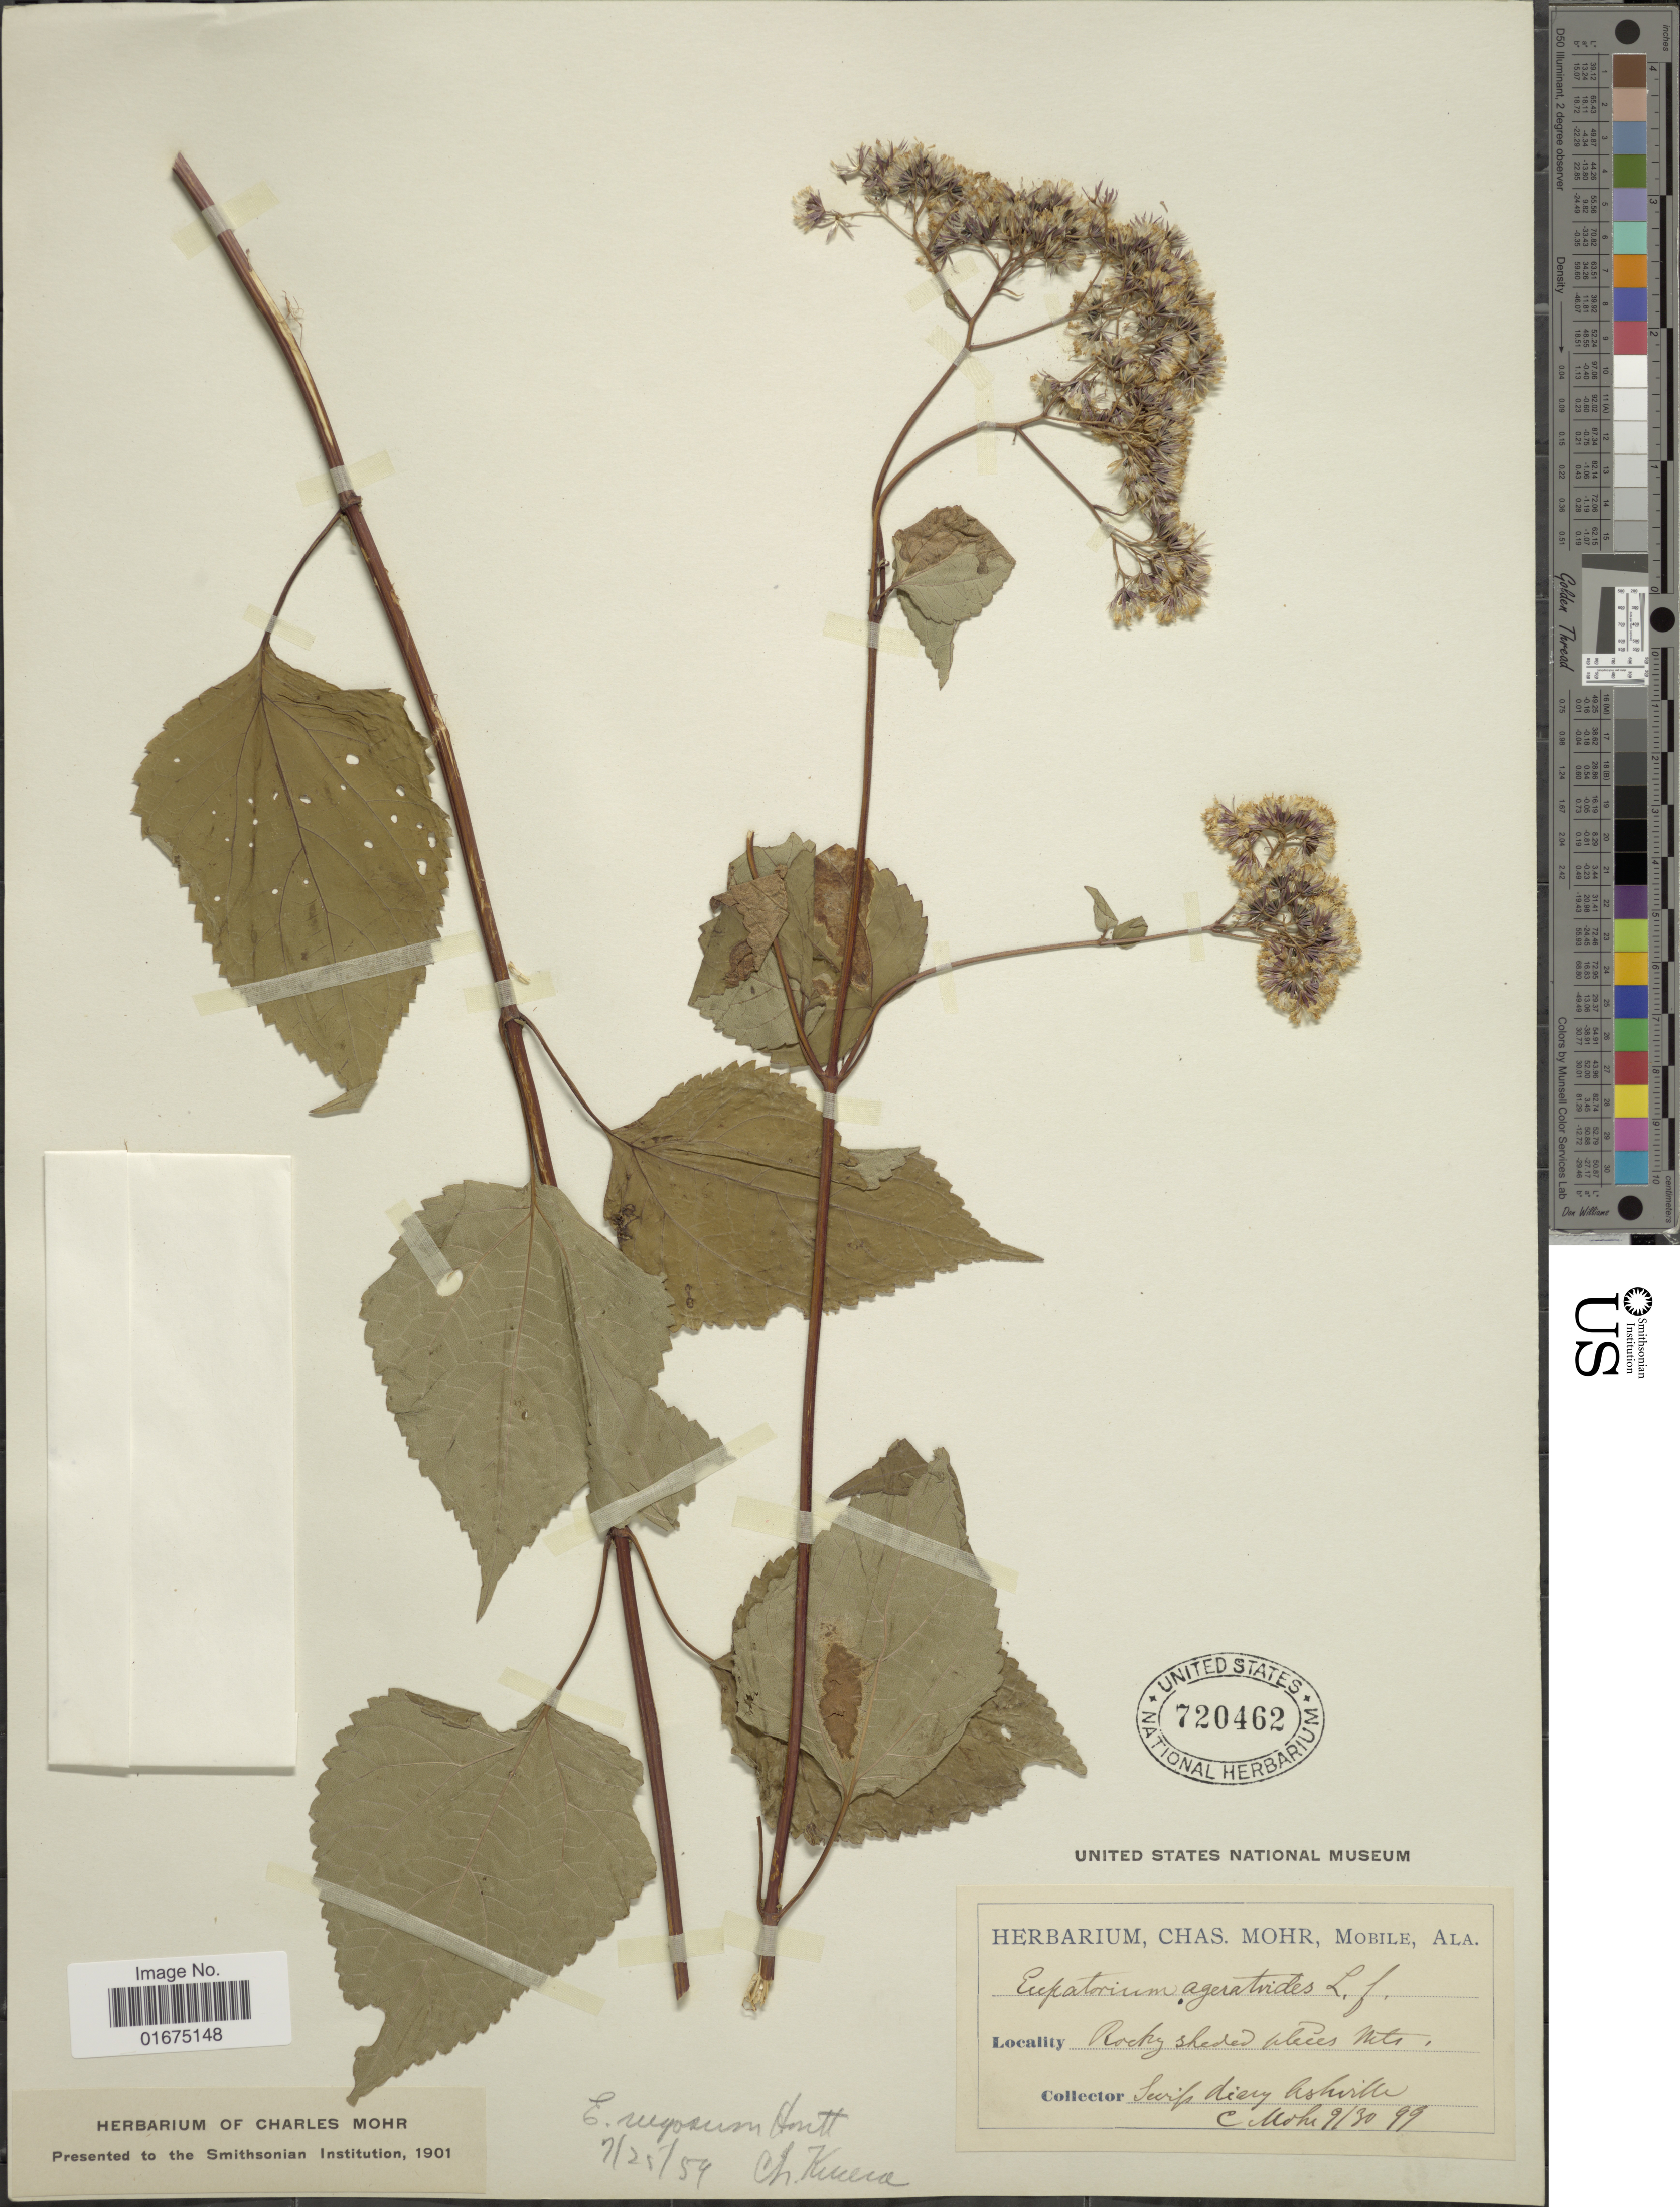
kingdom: Plantae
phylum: Tracheophyta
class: Magnoliopsida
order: Asterales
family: Asteraceae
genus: Ageratina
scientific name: Ageratina altissima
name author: (L.) R.M. King & H. Rob.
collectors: Mohr, C. T. (herbarium)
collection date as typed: Transcribed d/m/y: 30/9/99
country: United States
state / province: Alabama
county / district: Saint Clair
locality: Rocky shades places mtns. Ashville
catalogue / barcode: US 720462